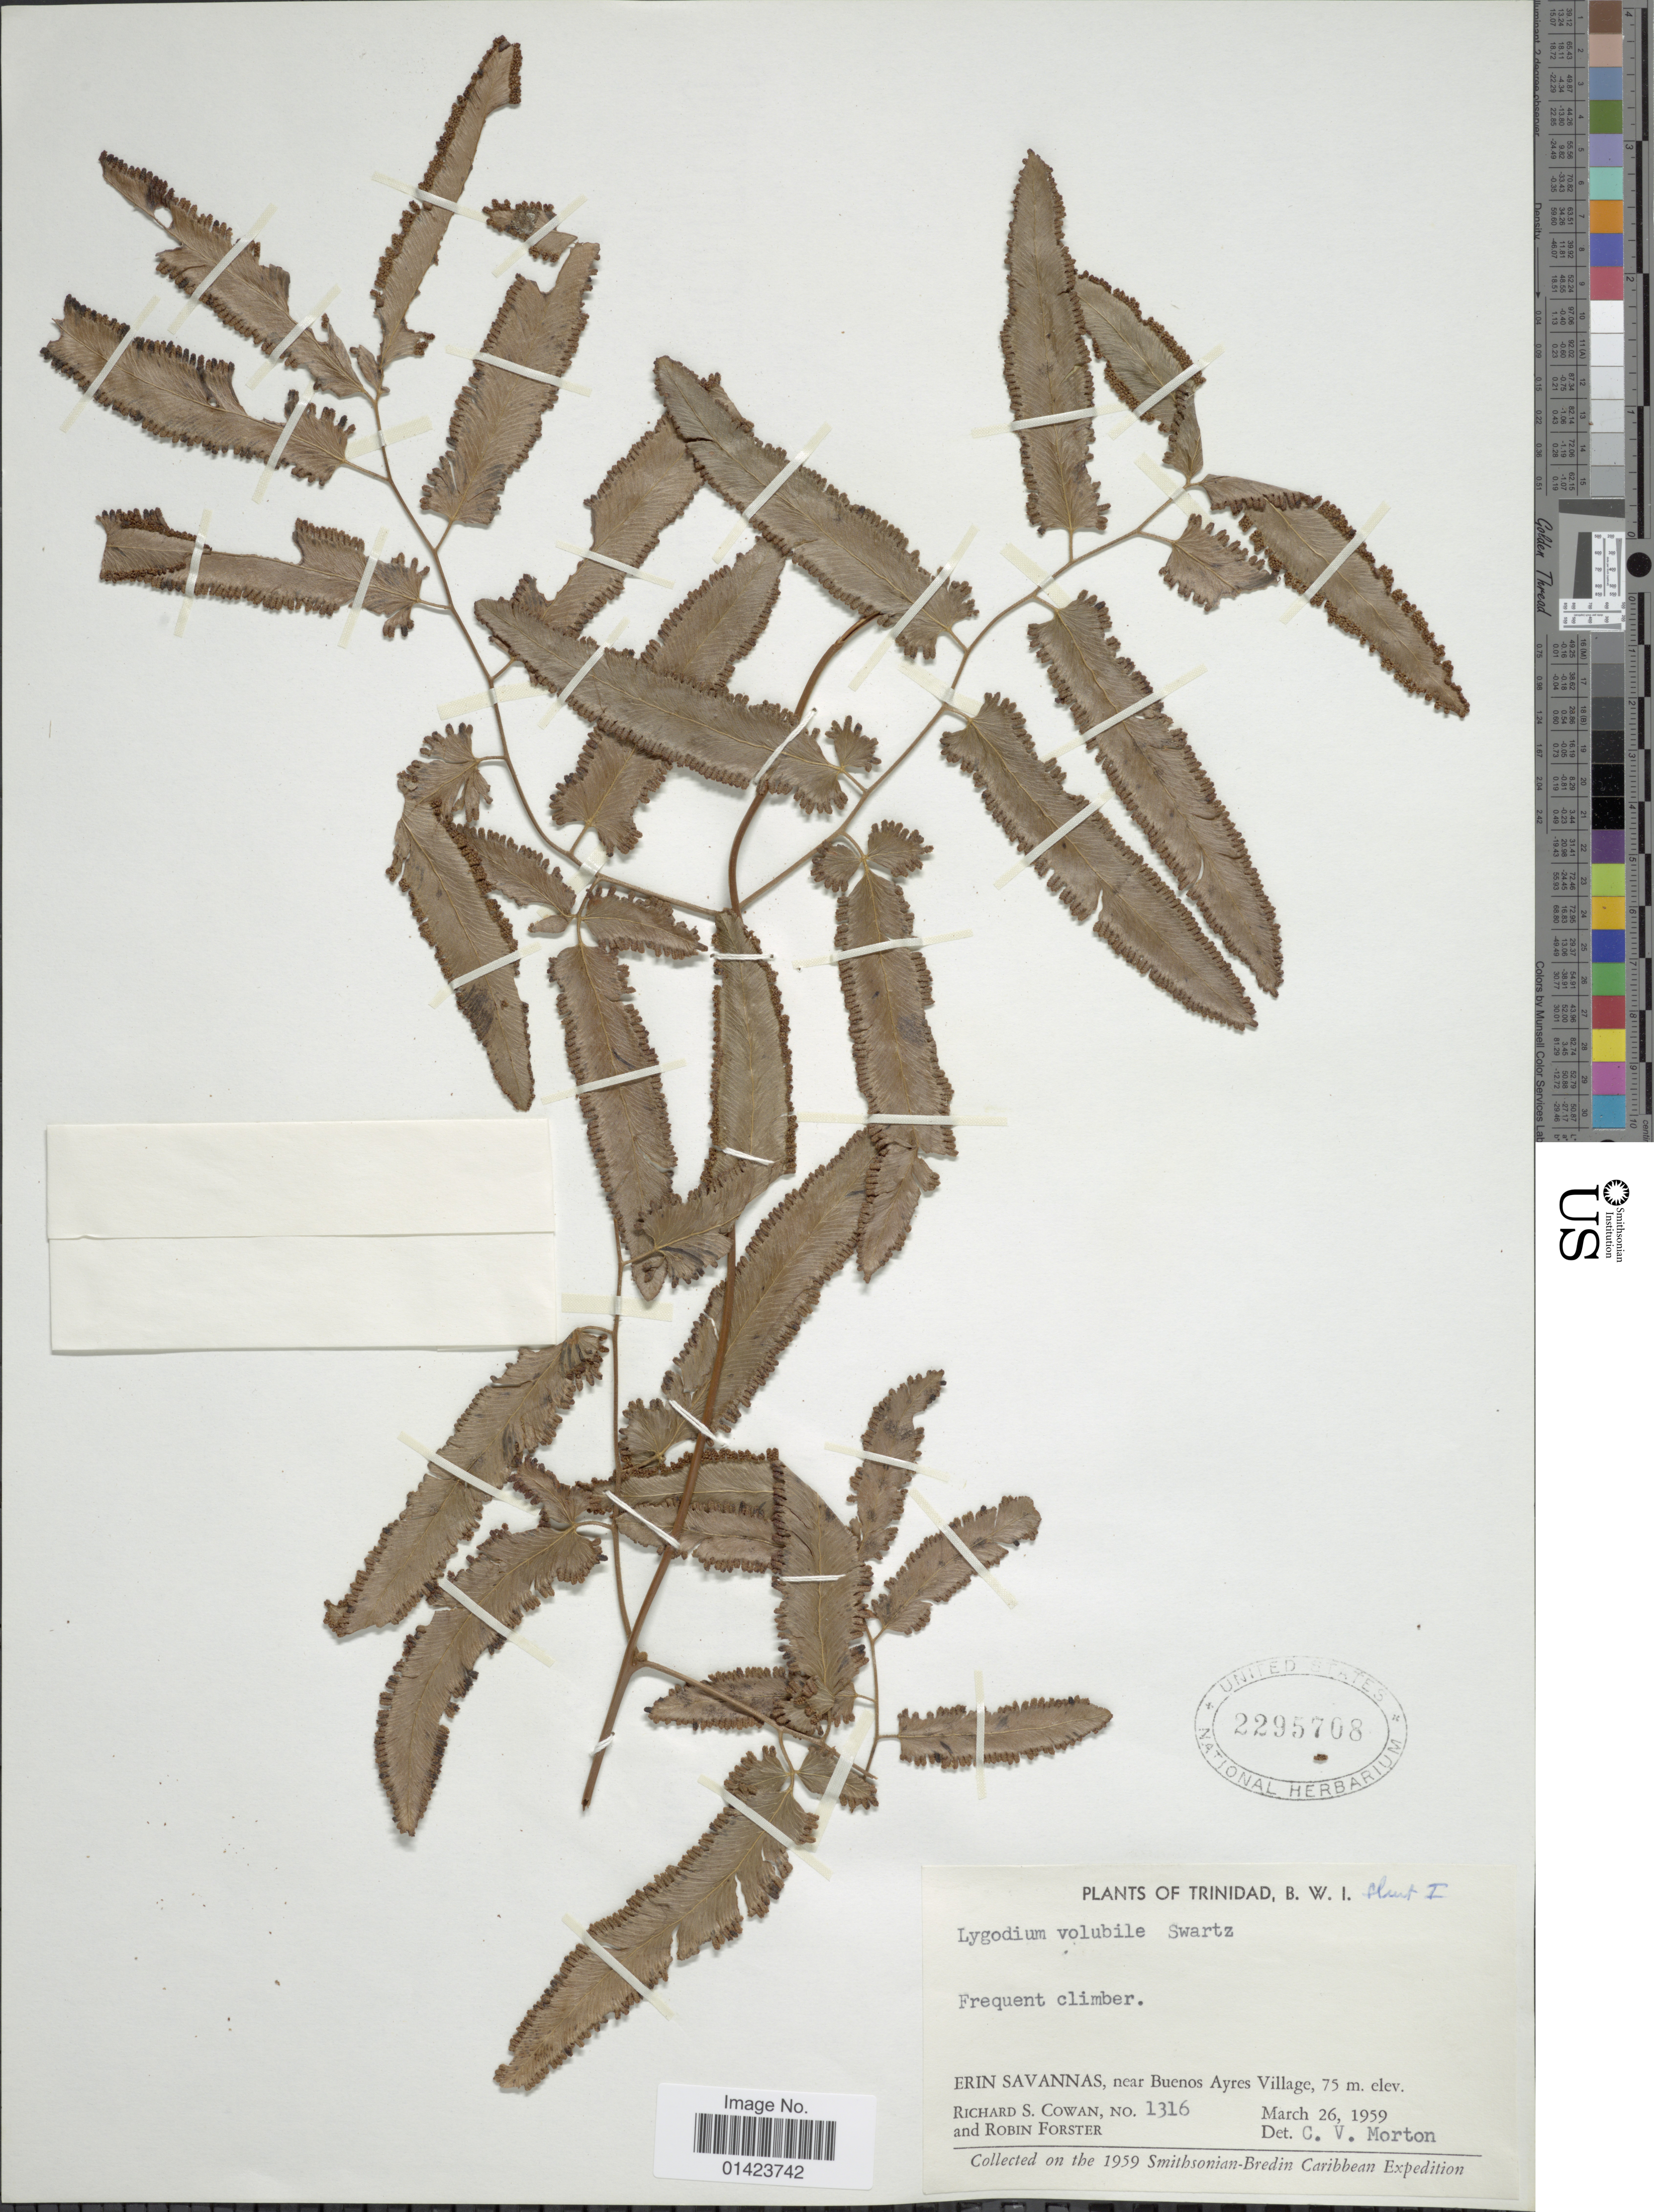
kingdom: Plantae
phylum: Tracheophyta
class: Polypodiopsida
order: Schizaeales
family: Lygodiaceae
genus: Lygodium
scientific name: Lygodium volubile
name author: Sw.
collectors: R. S. Cowan & R. Forster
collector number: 1316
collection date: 1959-03-26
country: Trinidad and Tobago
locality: Trinidad, B.W.I., Erin Savannas, near Buenos Ayres Village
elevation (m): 75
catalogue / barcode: US 2295708